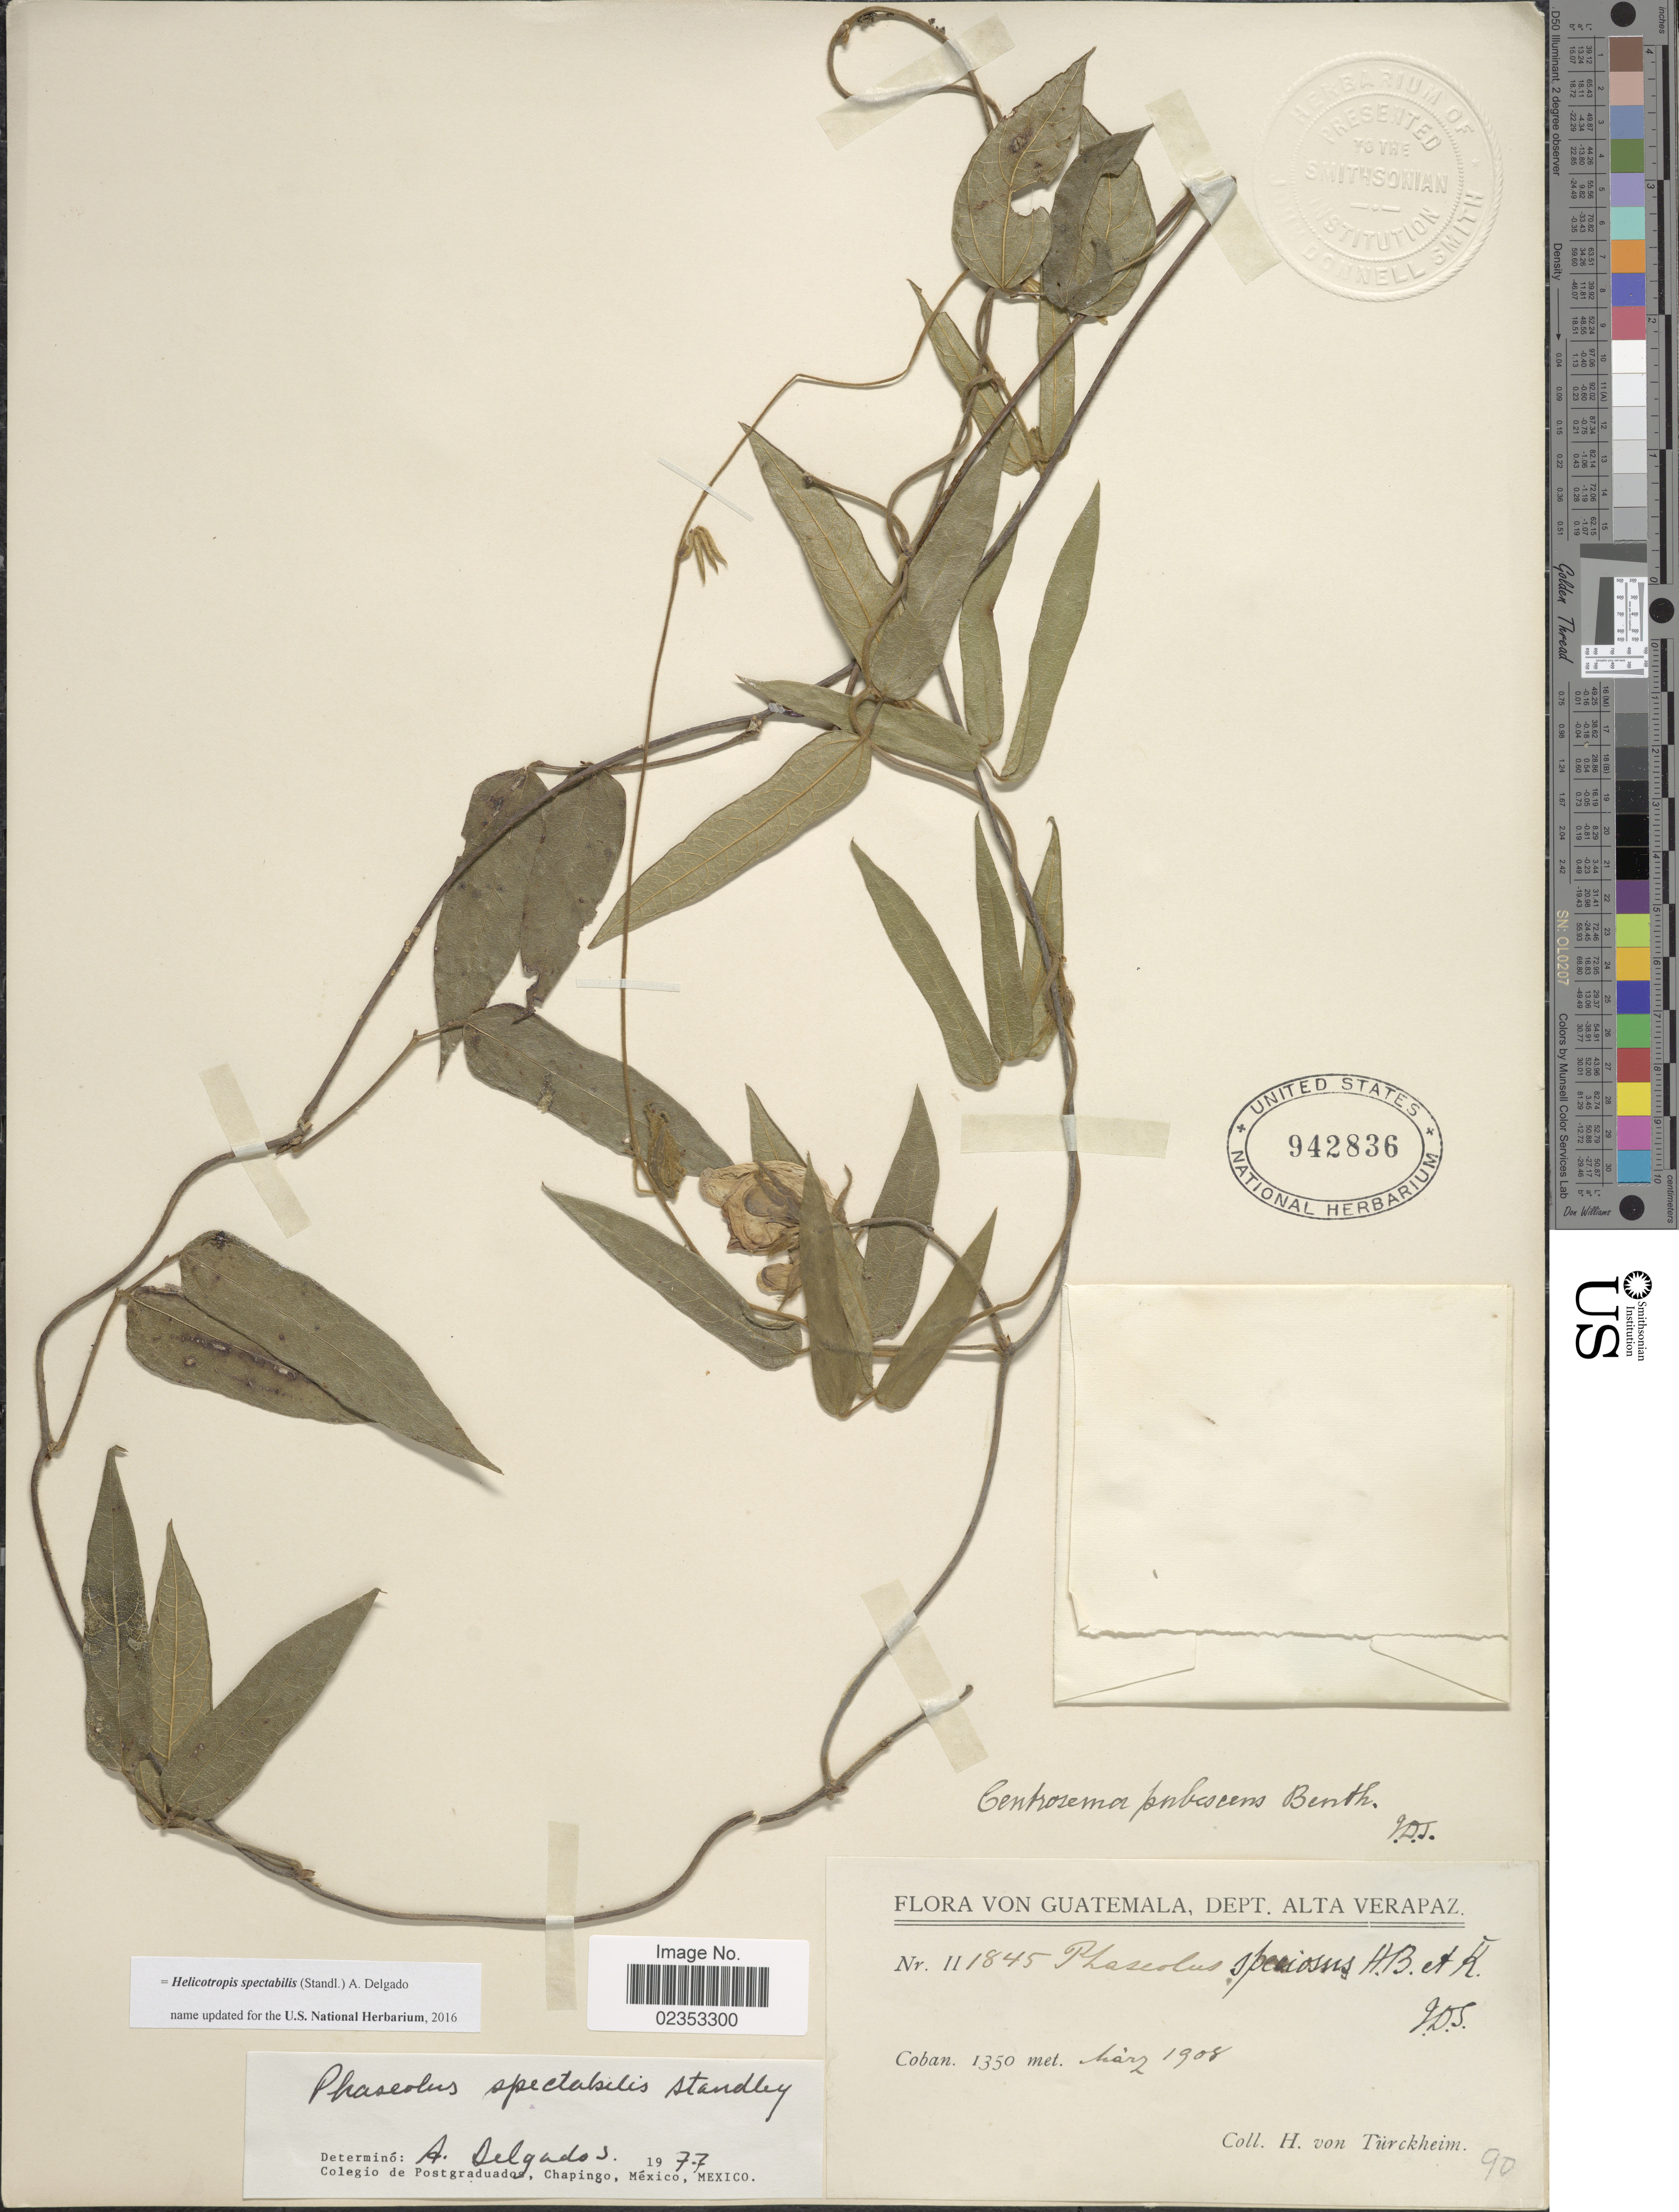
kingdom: Plantae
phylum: Tracheophyta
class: Magnoliopsida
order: Fabales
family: Fabaceae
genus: Helicotropis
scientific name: Helicotropis spectabilis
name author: (Standl.) A. Delgado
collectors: H. von Türckheim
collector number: II 1845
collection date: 1908-03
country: Guatemala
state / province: Alta Verapaz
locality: Coban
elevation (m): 1350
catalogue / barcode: US 942836